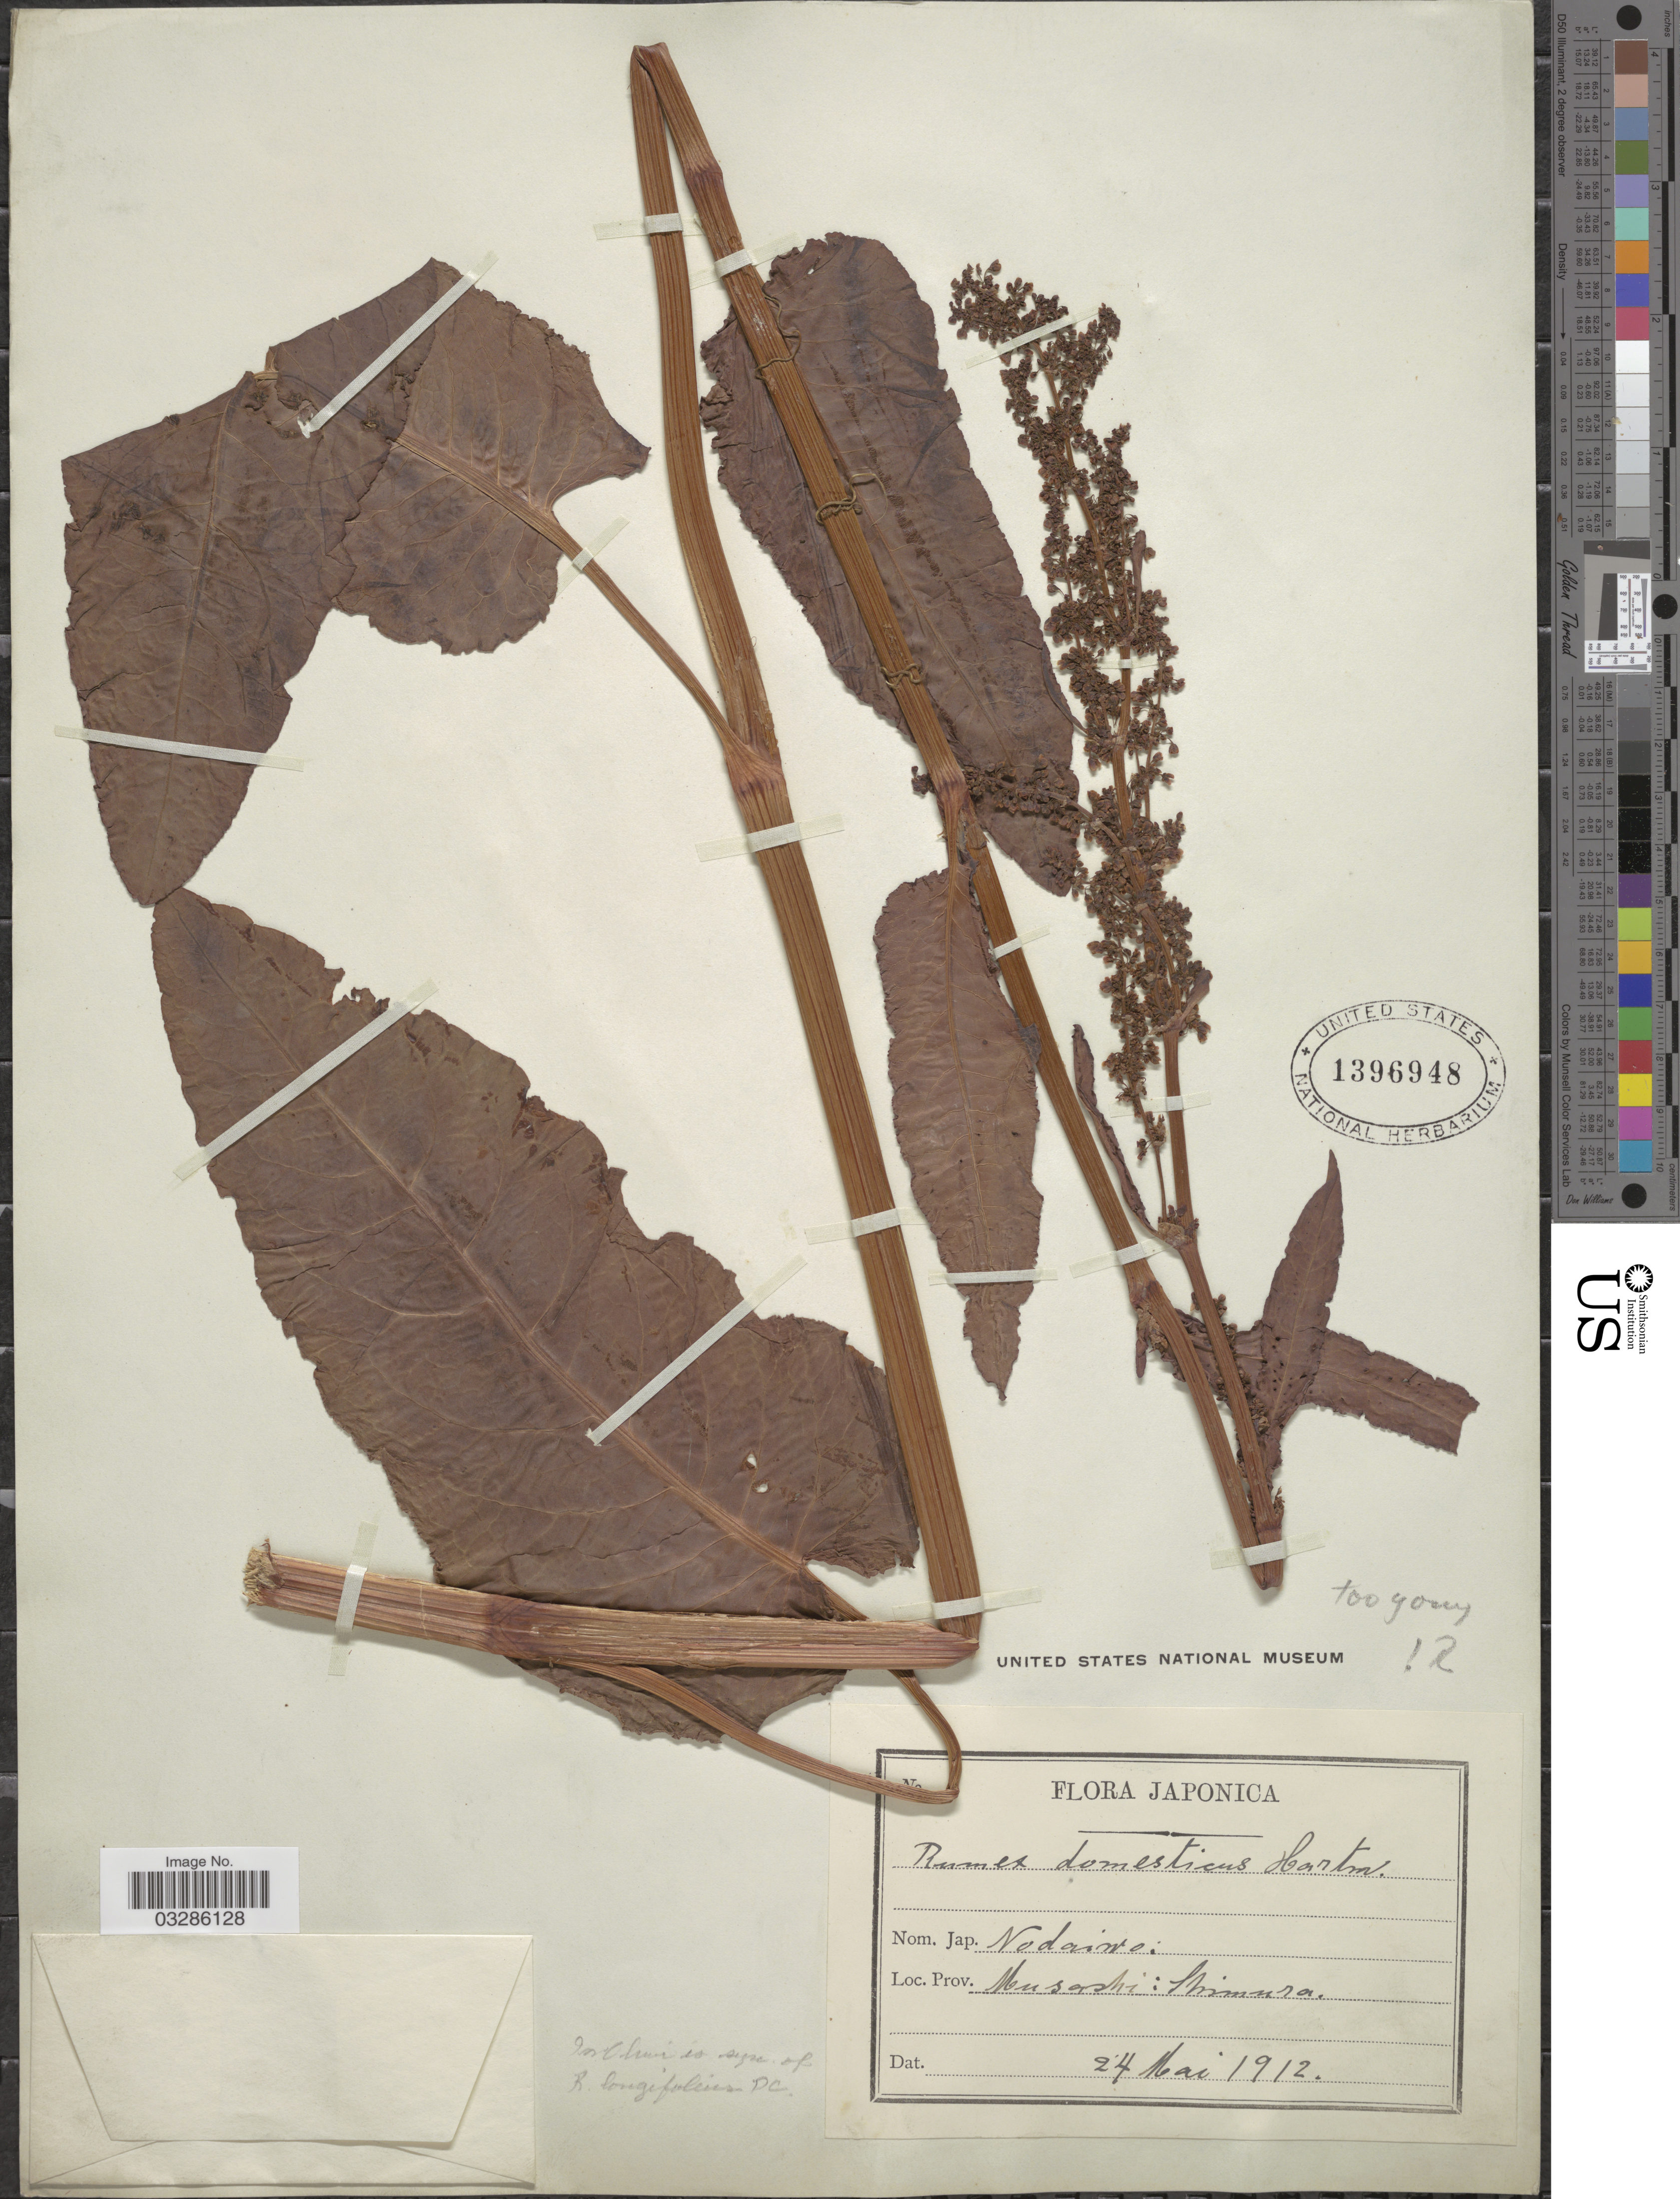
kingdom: Plantae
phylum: Tracheophyta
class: Magnoliopsida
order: Caryophyllales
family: Polygonaceae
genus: Rumex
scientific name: Rumex longifolius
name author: DC.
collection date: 1912-05-24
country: Japan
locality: Musashi: Shimura.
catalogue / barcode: US 1396948